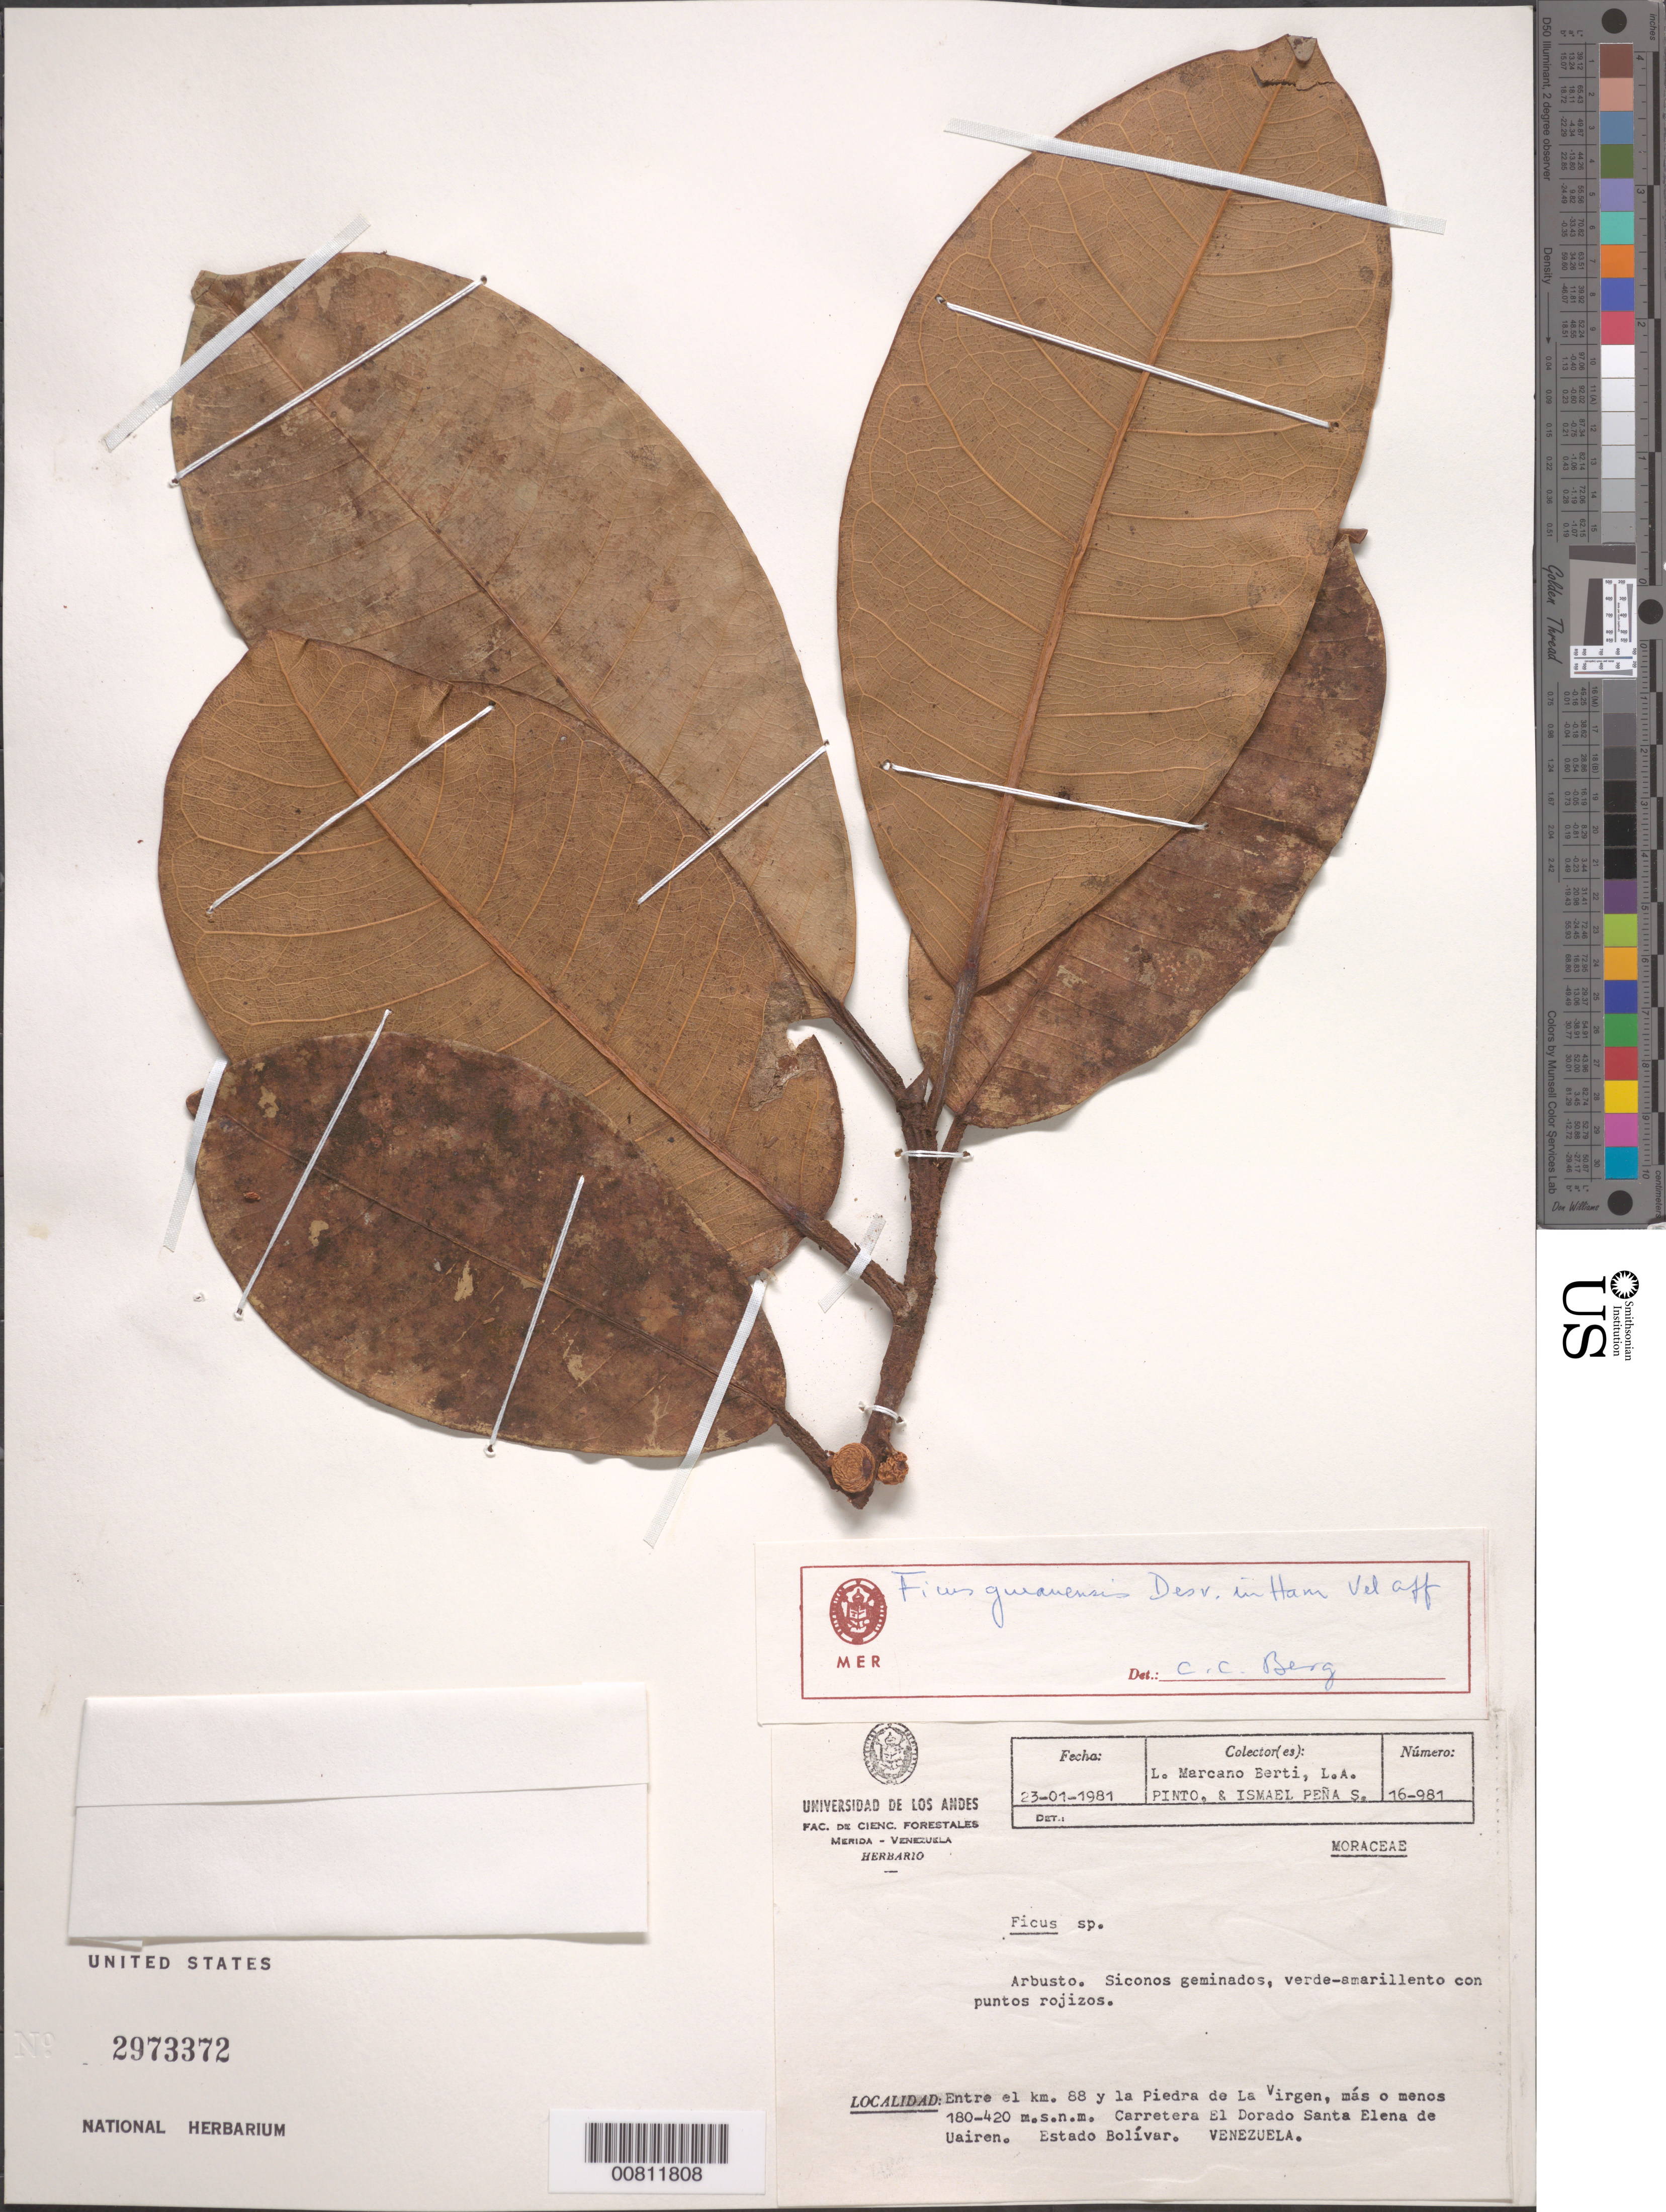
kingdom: Plantae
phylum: Tracheophyta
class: Magnoliopsida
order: Rosales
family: Moraceae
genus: Ficus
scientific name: Ficus guianensis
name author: Desv. ex Ham.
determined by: Berg, C. C.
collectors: L. Marcano-Berti, L. Pinto & I. Peña S.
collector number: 981 16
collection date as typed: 23-Jan-81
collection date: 1981-01-23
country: Venezuela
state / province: Bolívar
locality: Carretera El Dorado - Santa Elena de Uairen, entre el km 88 y La Piedra de La Virgen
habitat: Carretera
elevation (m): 180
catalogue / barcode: US 2973372